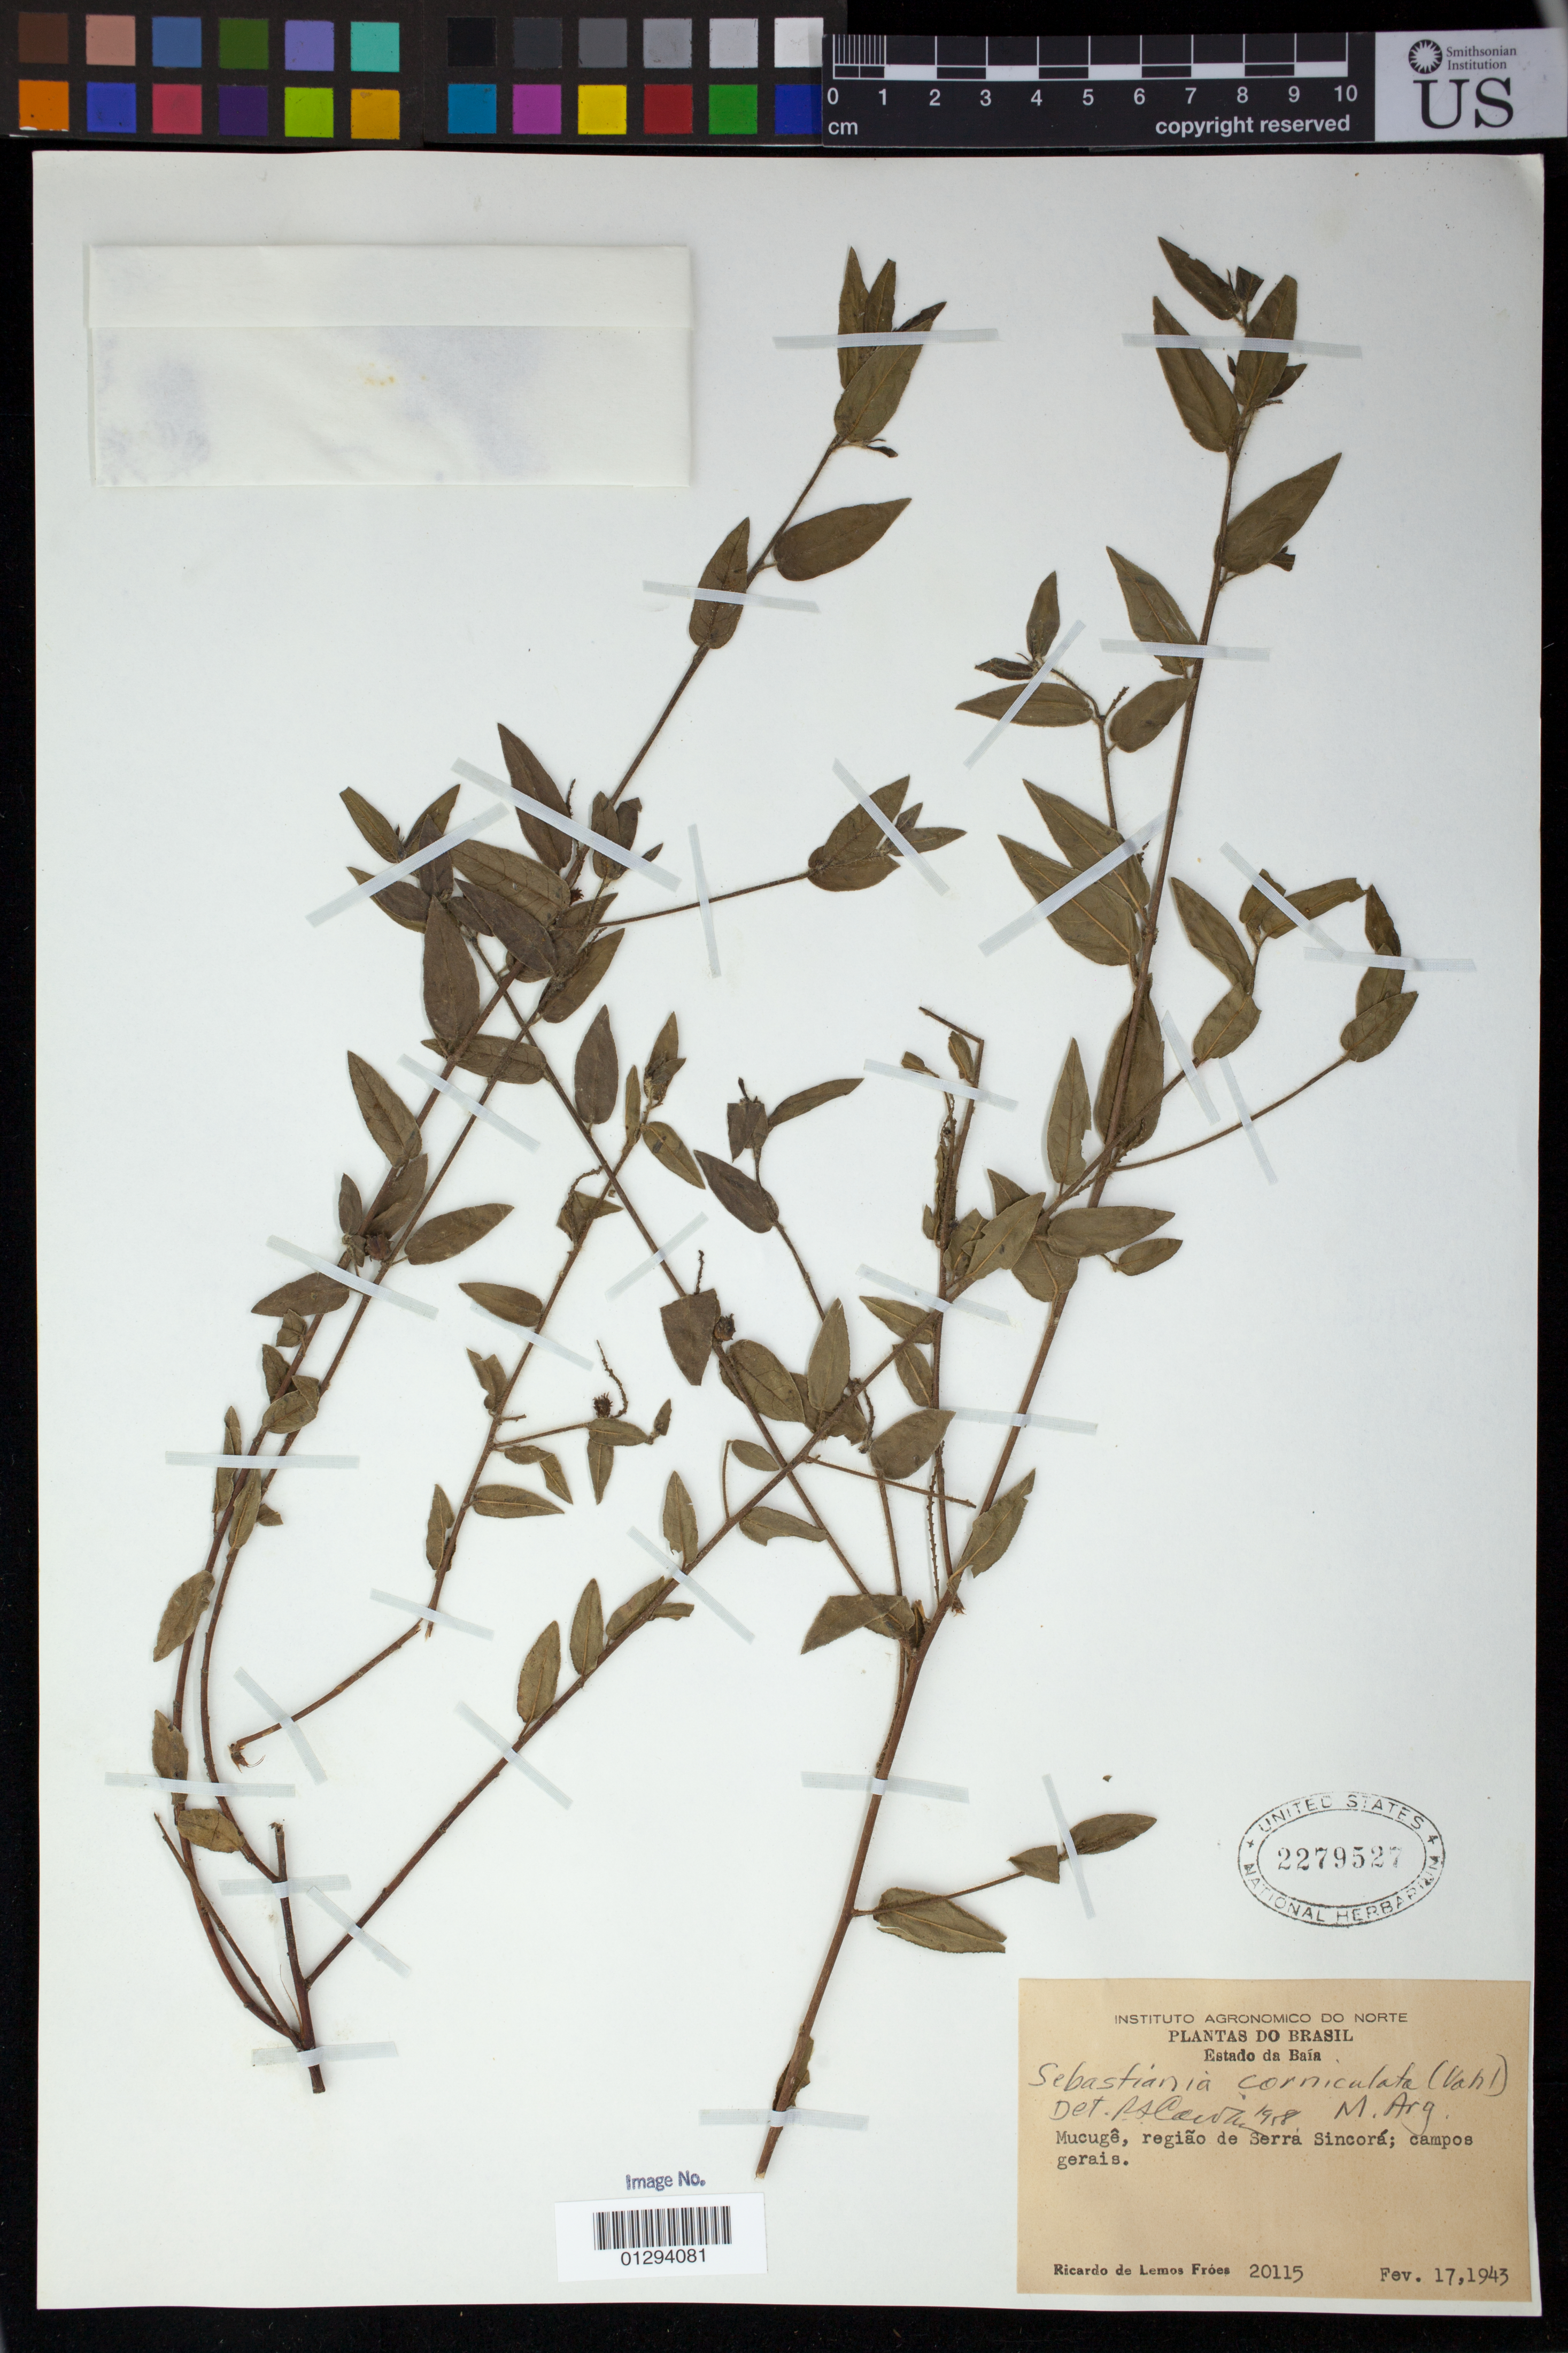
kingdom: Plantae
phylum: Tracheophyta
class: Magnoliopsida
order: Malpighiales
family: Euphorbiaceae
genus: Sebastiania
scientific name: Sebastiania corniculata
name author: (Vahl) Müll. Arg.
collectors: R. L. Fróes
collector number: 20115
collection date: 1943-02-17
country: Brazil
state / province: Bahia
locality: Mucuge, regiao de Serra Sincora [Serra do Sincora]; campos gerais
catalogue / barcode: US 2279527